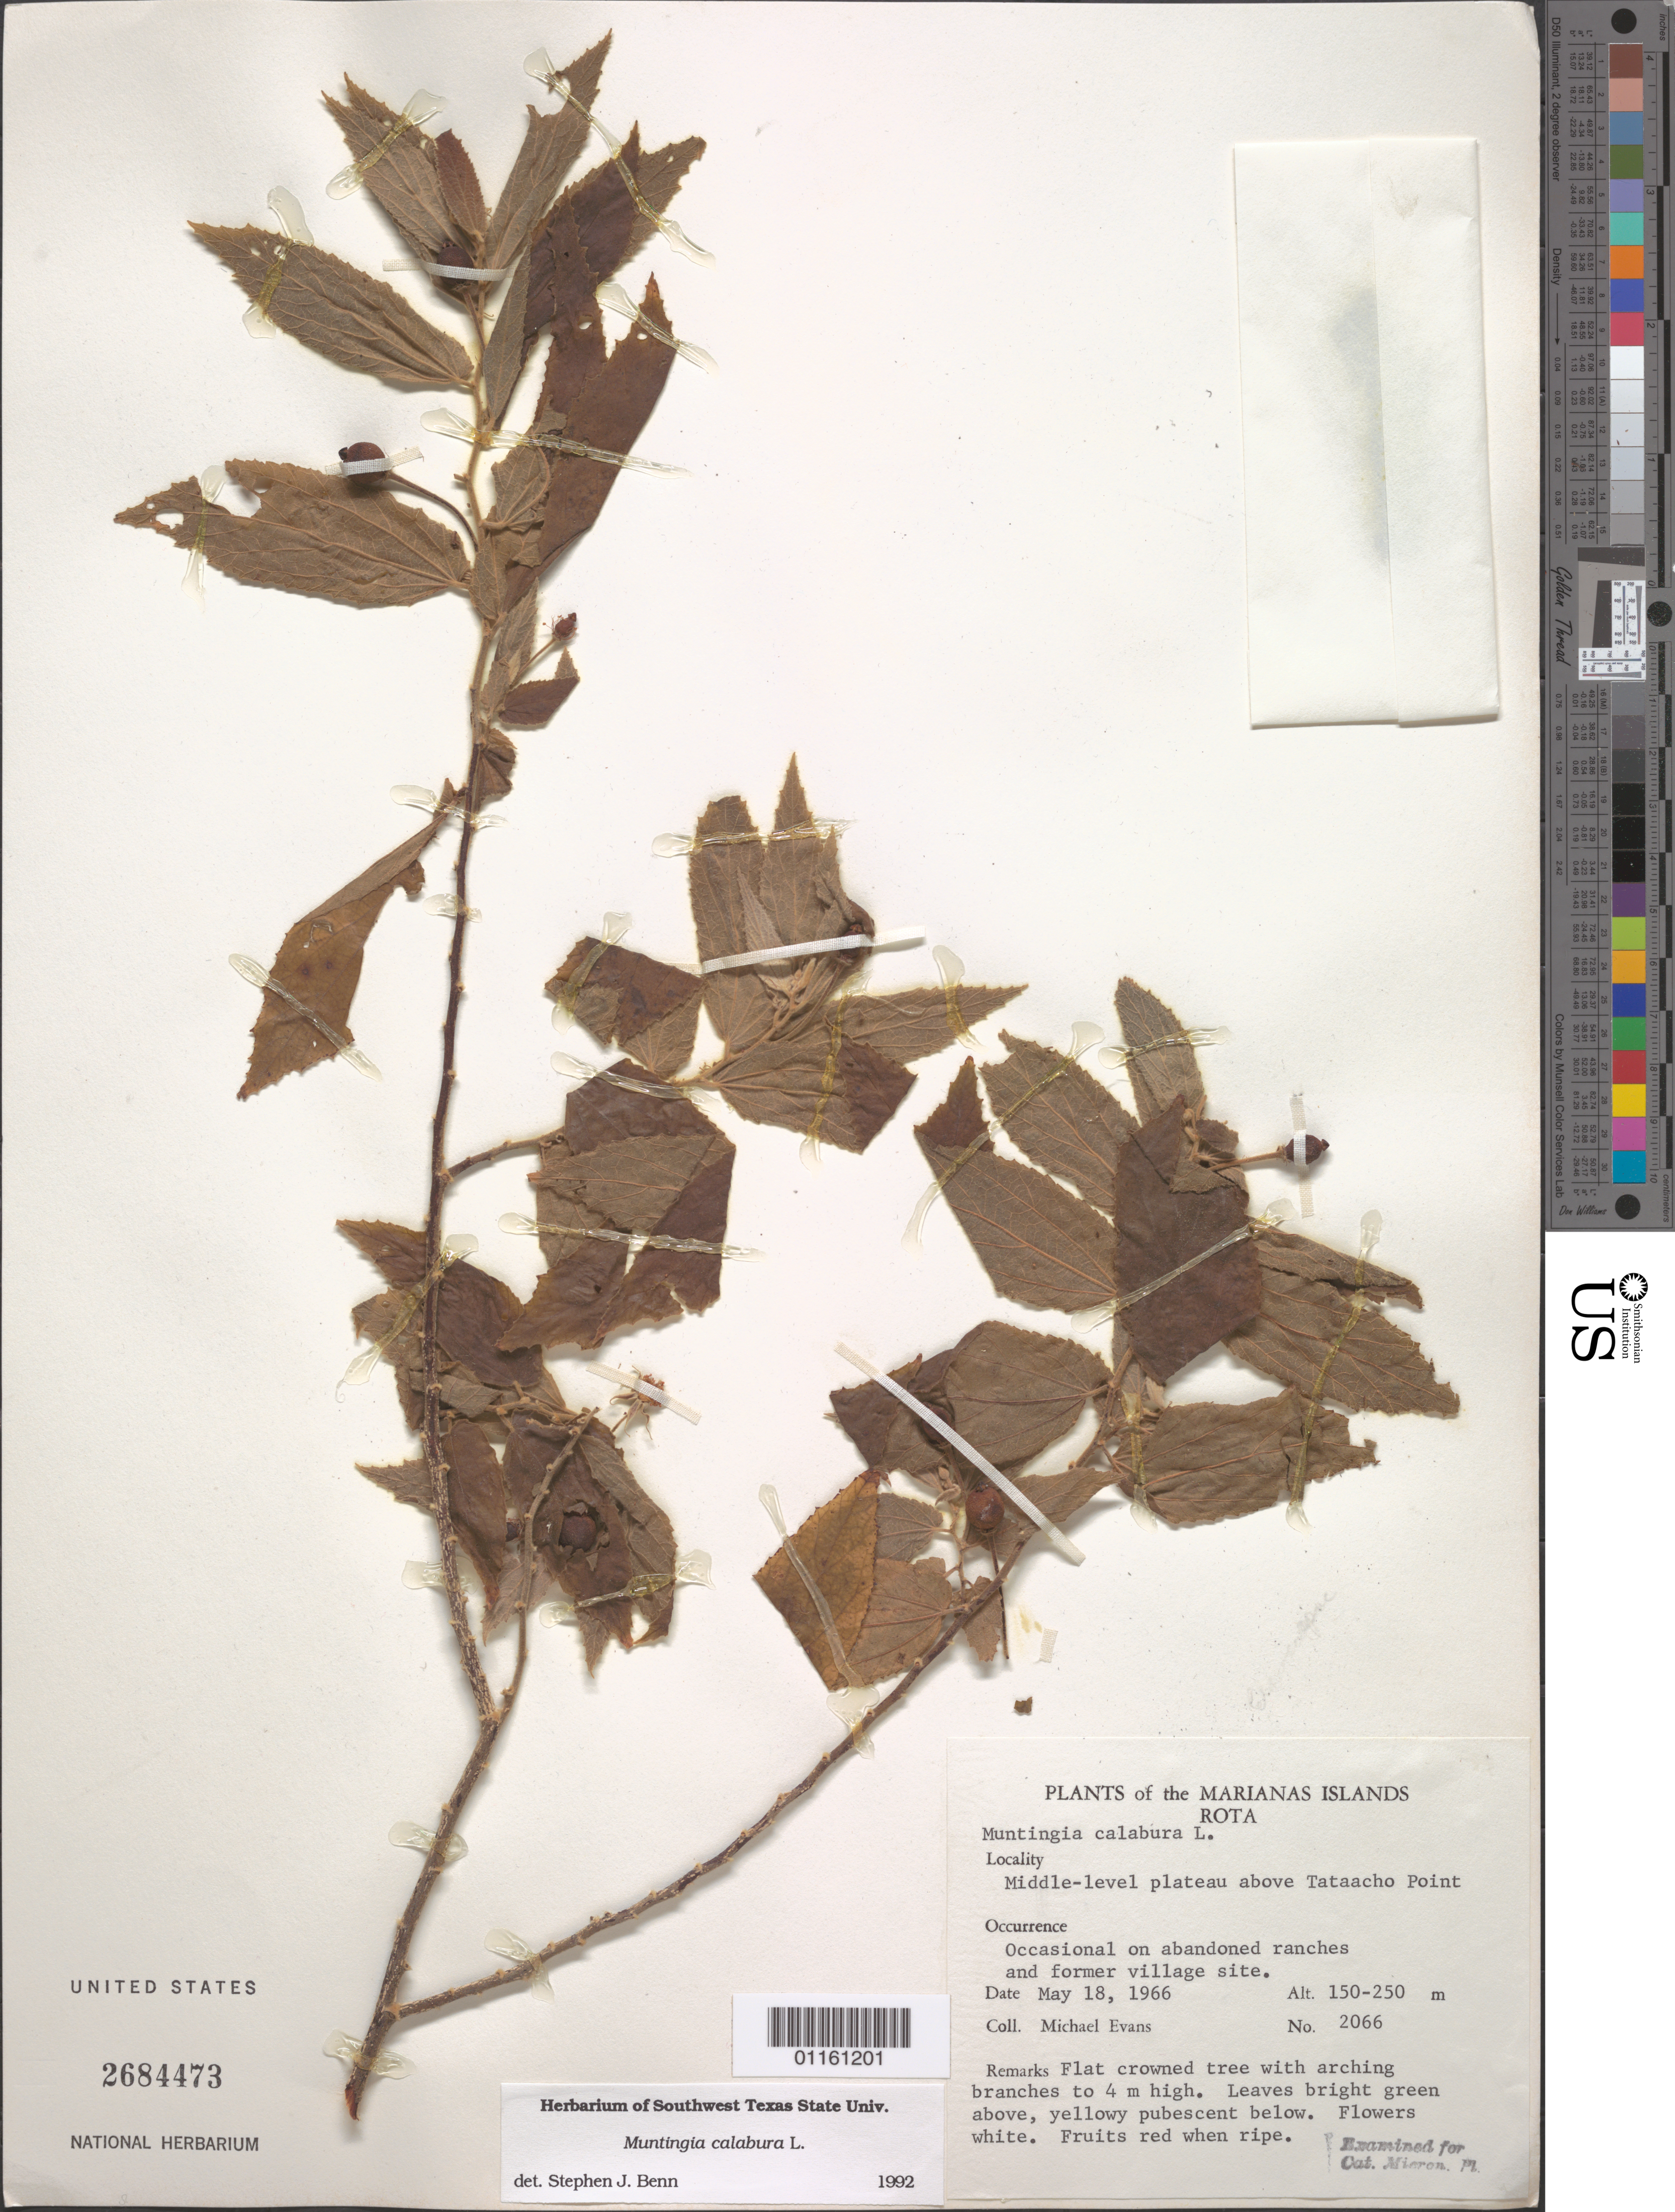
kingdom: Plantae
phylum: Tracheophyta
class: Magnoliopsida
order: Malvales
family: Muntingiaceae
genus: Muntingia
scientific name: Muntingia calabura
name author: L.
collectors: M. Evans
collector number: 2066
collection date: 1966-05-18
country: Northern Mariana Islands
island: Rota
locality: Middle- level plateau above Tataacho Point.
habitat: Occasional on abandoned ranches and former village site.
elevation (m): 150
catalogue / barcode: US 2684473